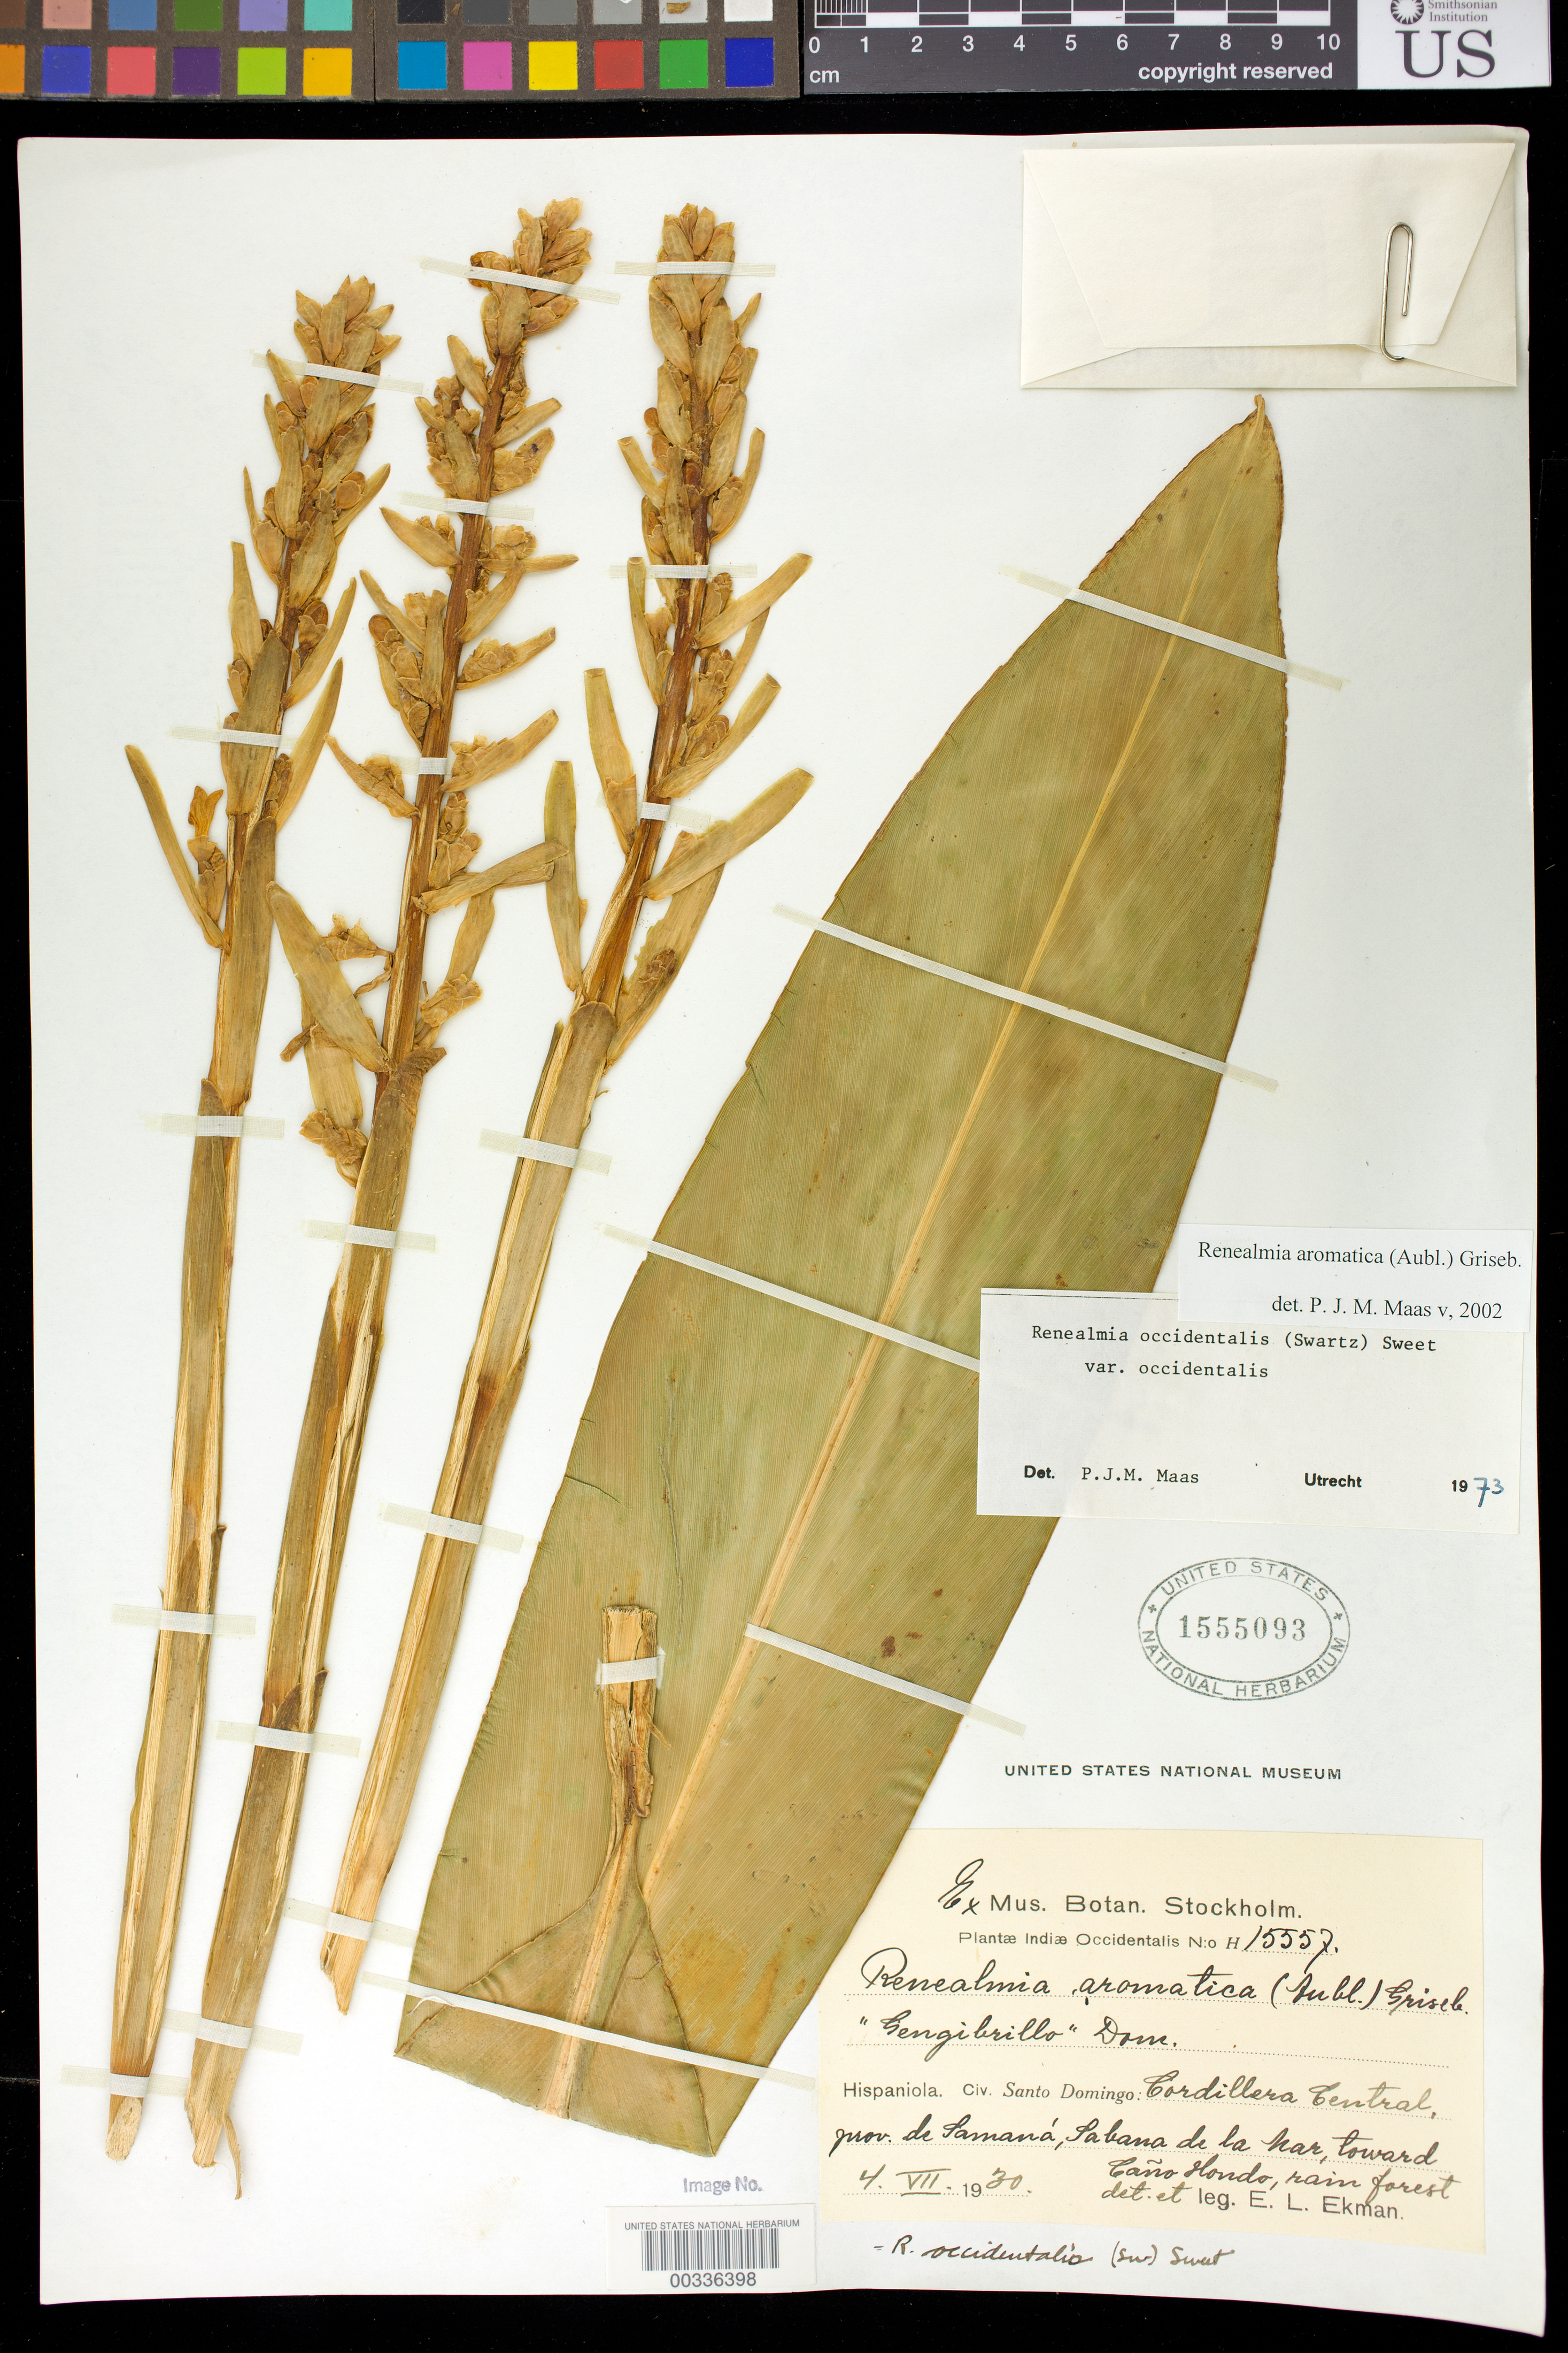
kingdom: Plantae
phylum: Tracheophyta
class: Liliopsida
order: Zingiberales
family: Zingiberaceae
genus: Renealmia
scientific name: Renealmia aromatica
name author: (Aubl.) Griseb.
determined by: Maas, Paul J. M.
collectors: E. L. Ekman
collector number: H.15557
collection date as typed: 04 Jul 1930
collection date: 1930-07-04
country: Dominican Republic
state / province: Samaná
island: Hispaniola Island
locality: Cordillera central, sabana de la har, toward cano hondo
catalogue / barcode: US 1555093